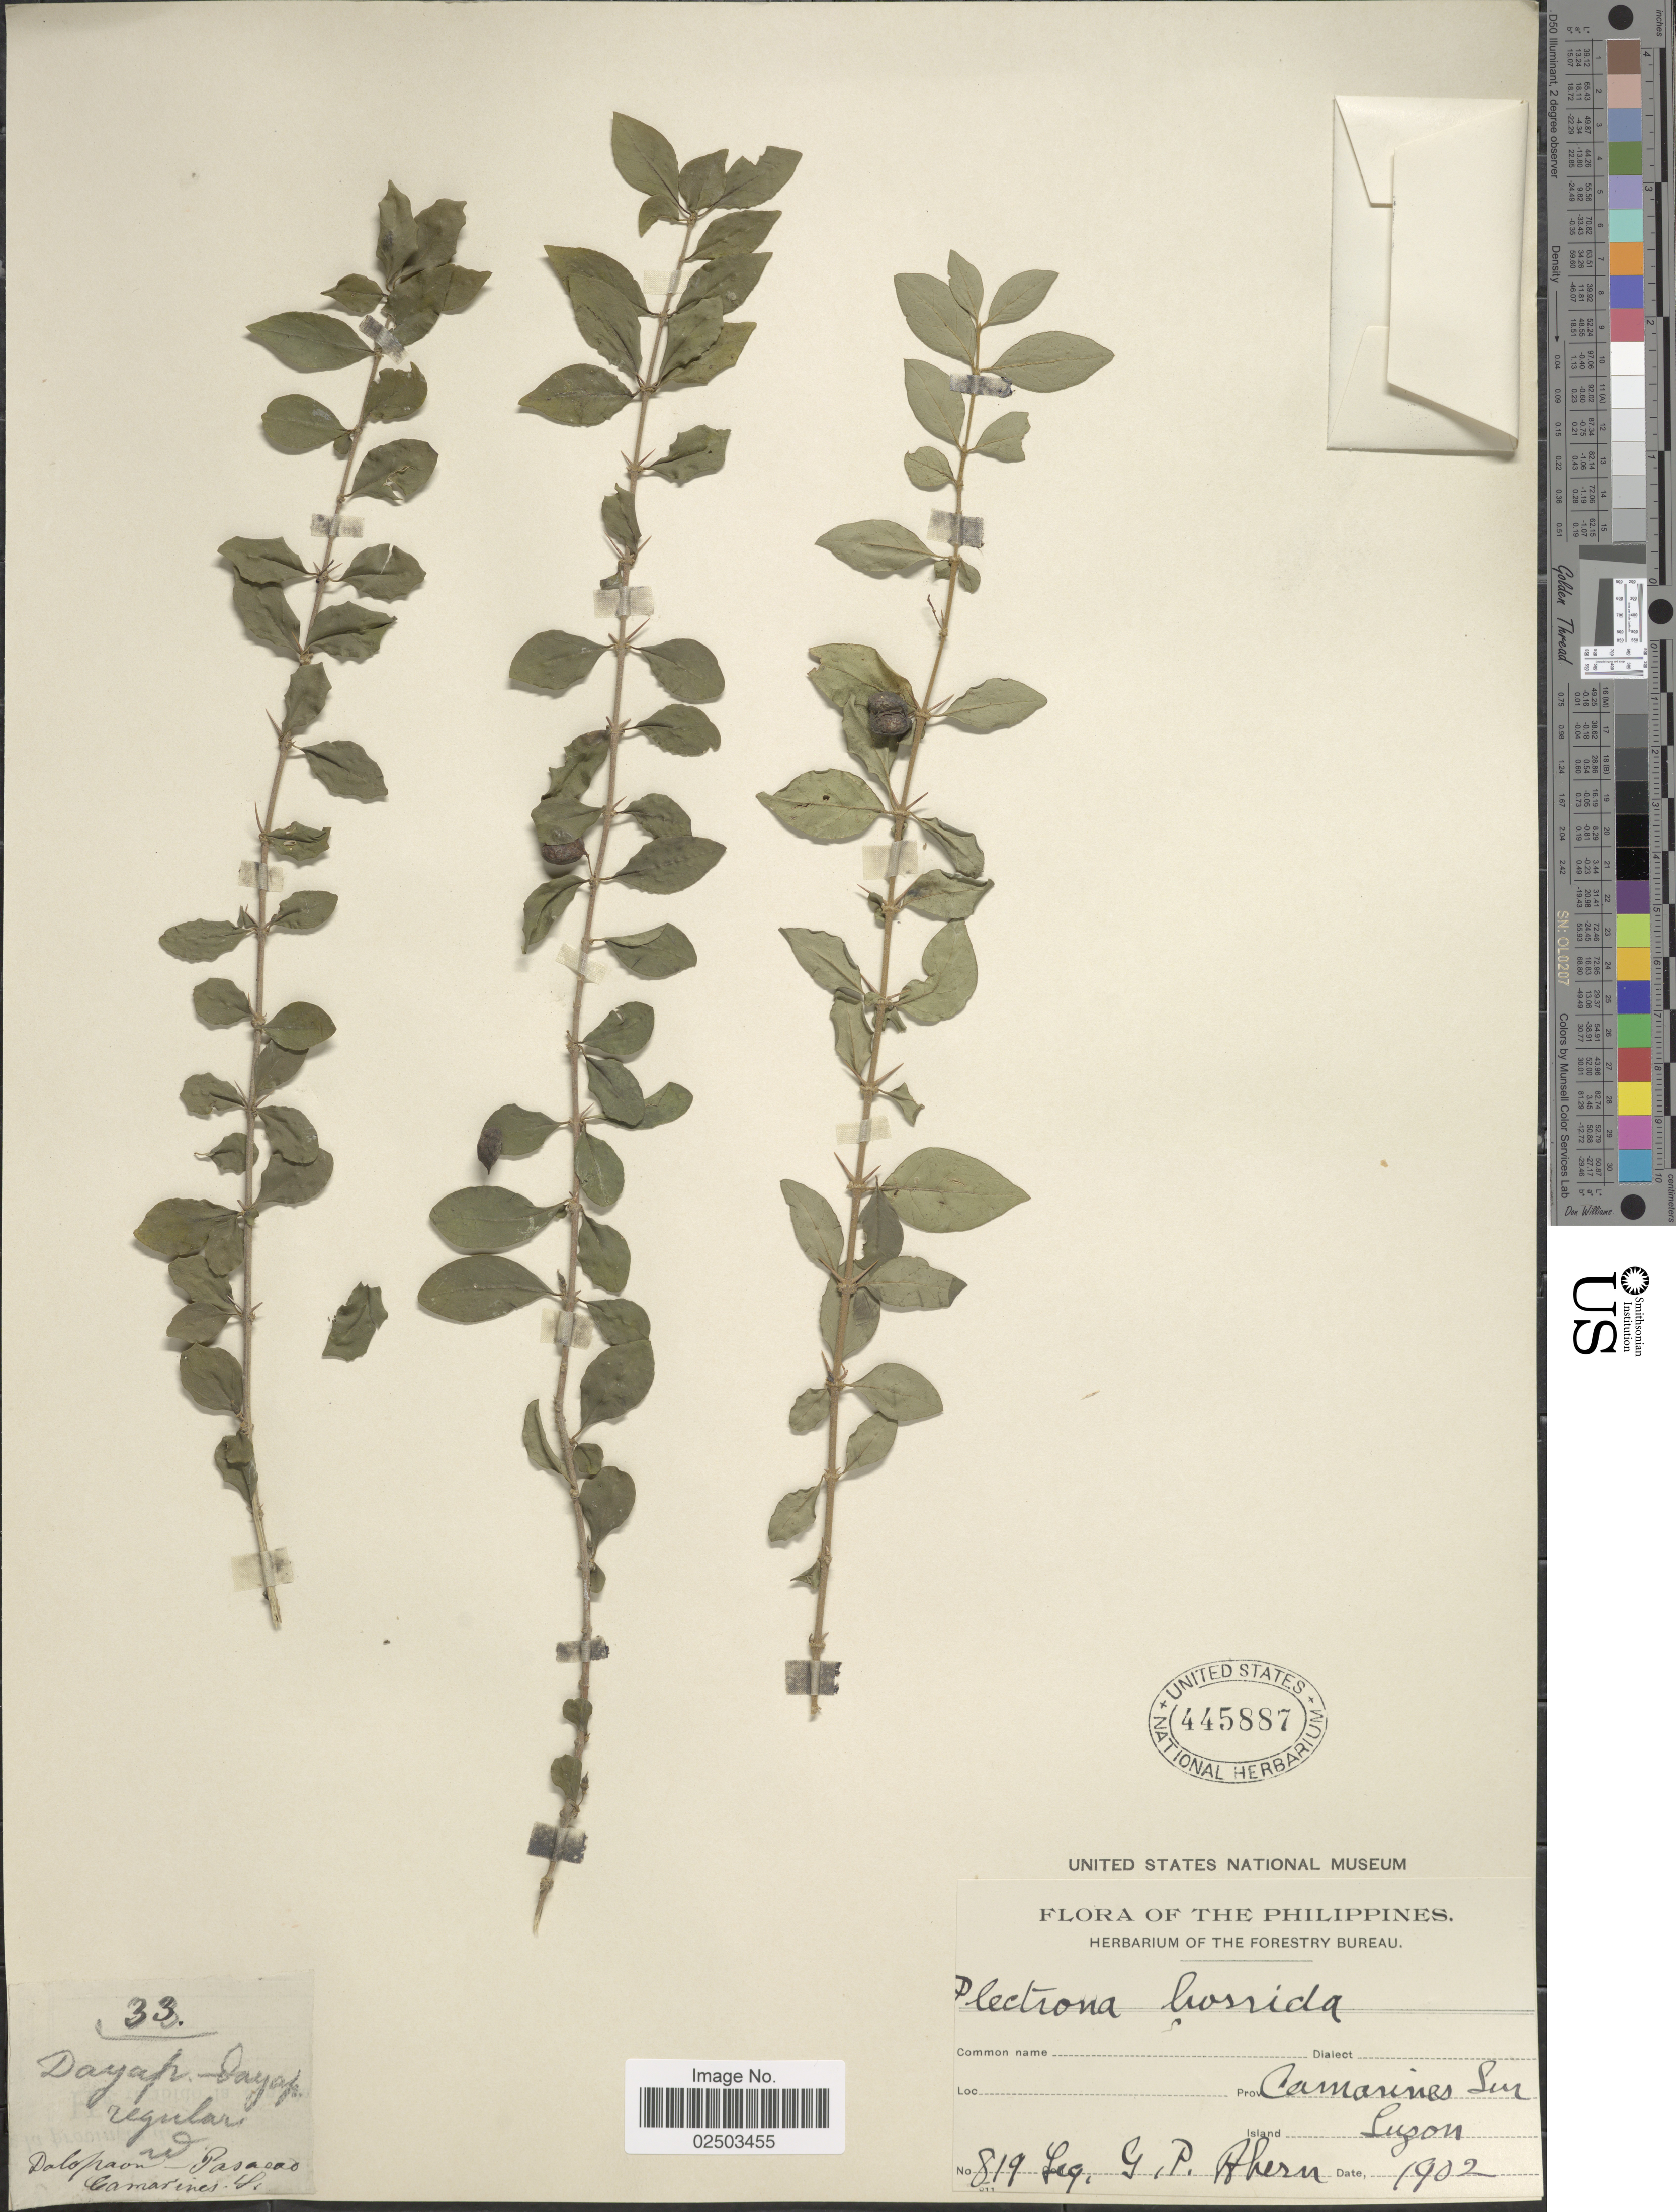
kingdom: Plantae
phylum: Tracheophyta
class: Magnoliopsida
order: Gentianales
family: Rubiaceae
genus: Canthium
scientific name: Canthium horridum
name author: Blume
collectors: G. Ahern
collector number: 819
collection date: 1902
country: Philippines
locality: Prov. Camarines Sur., Island Luzon, Pasasao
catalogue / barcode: US 445887